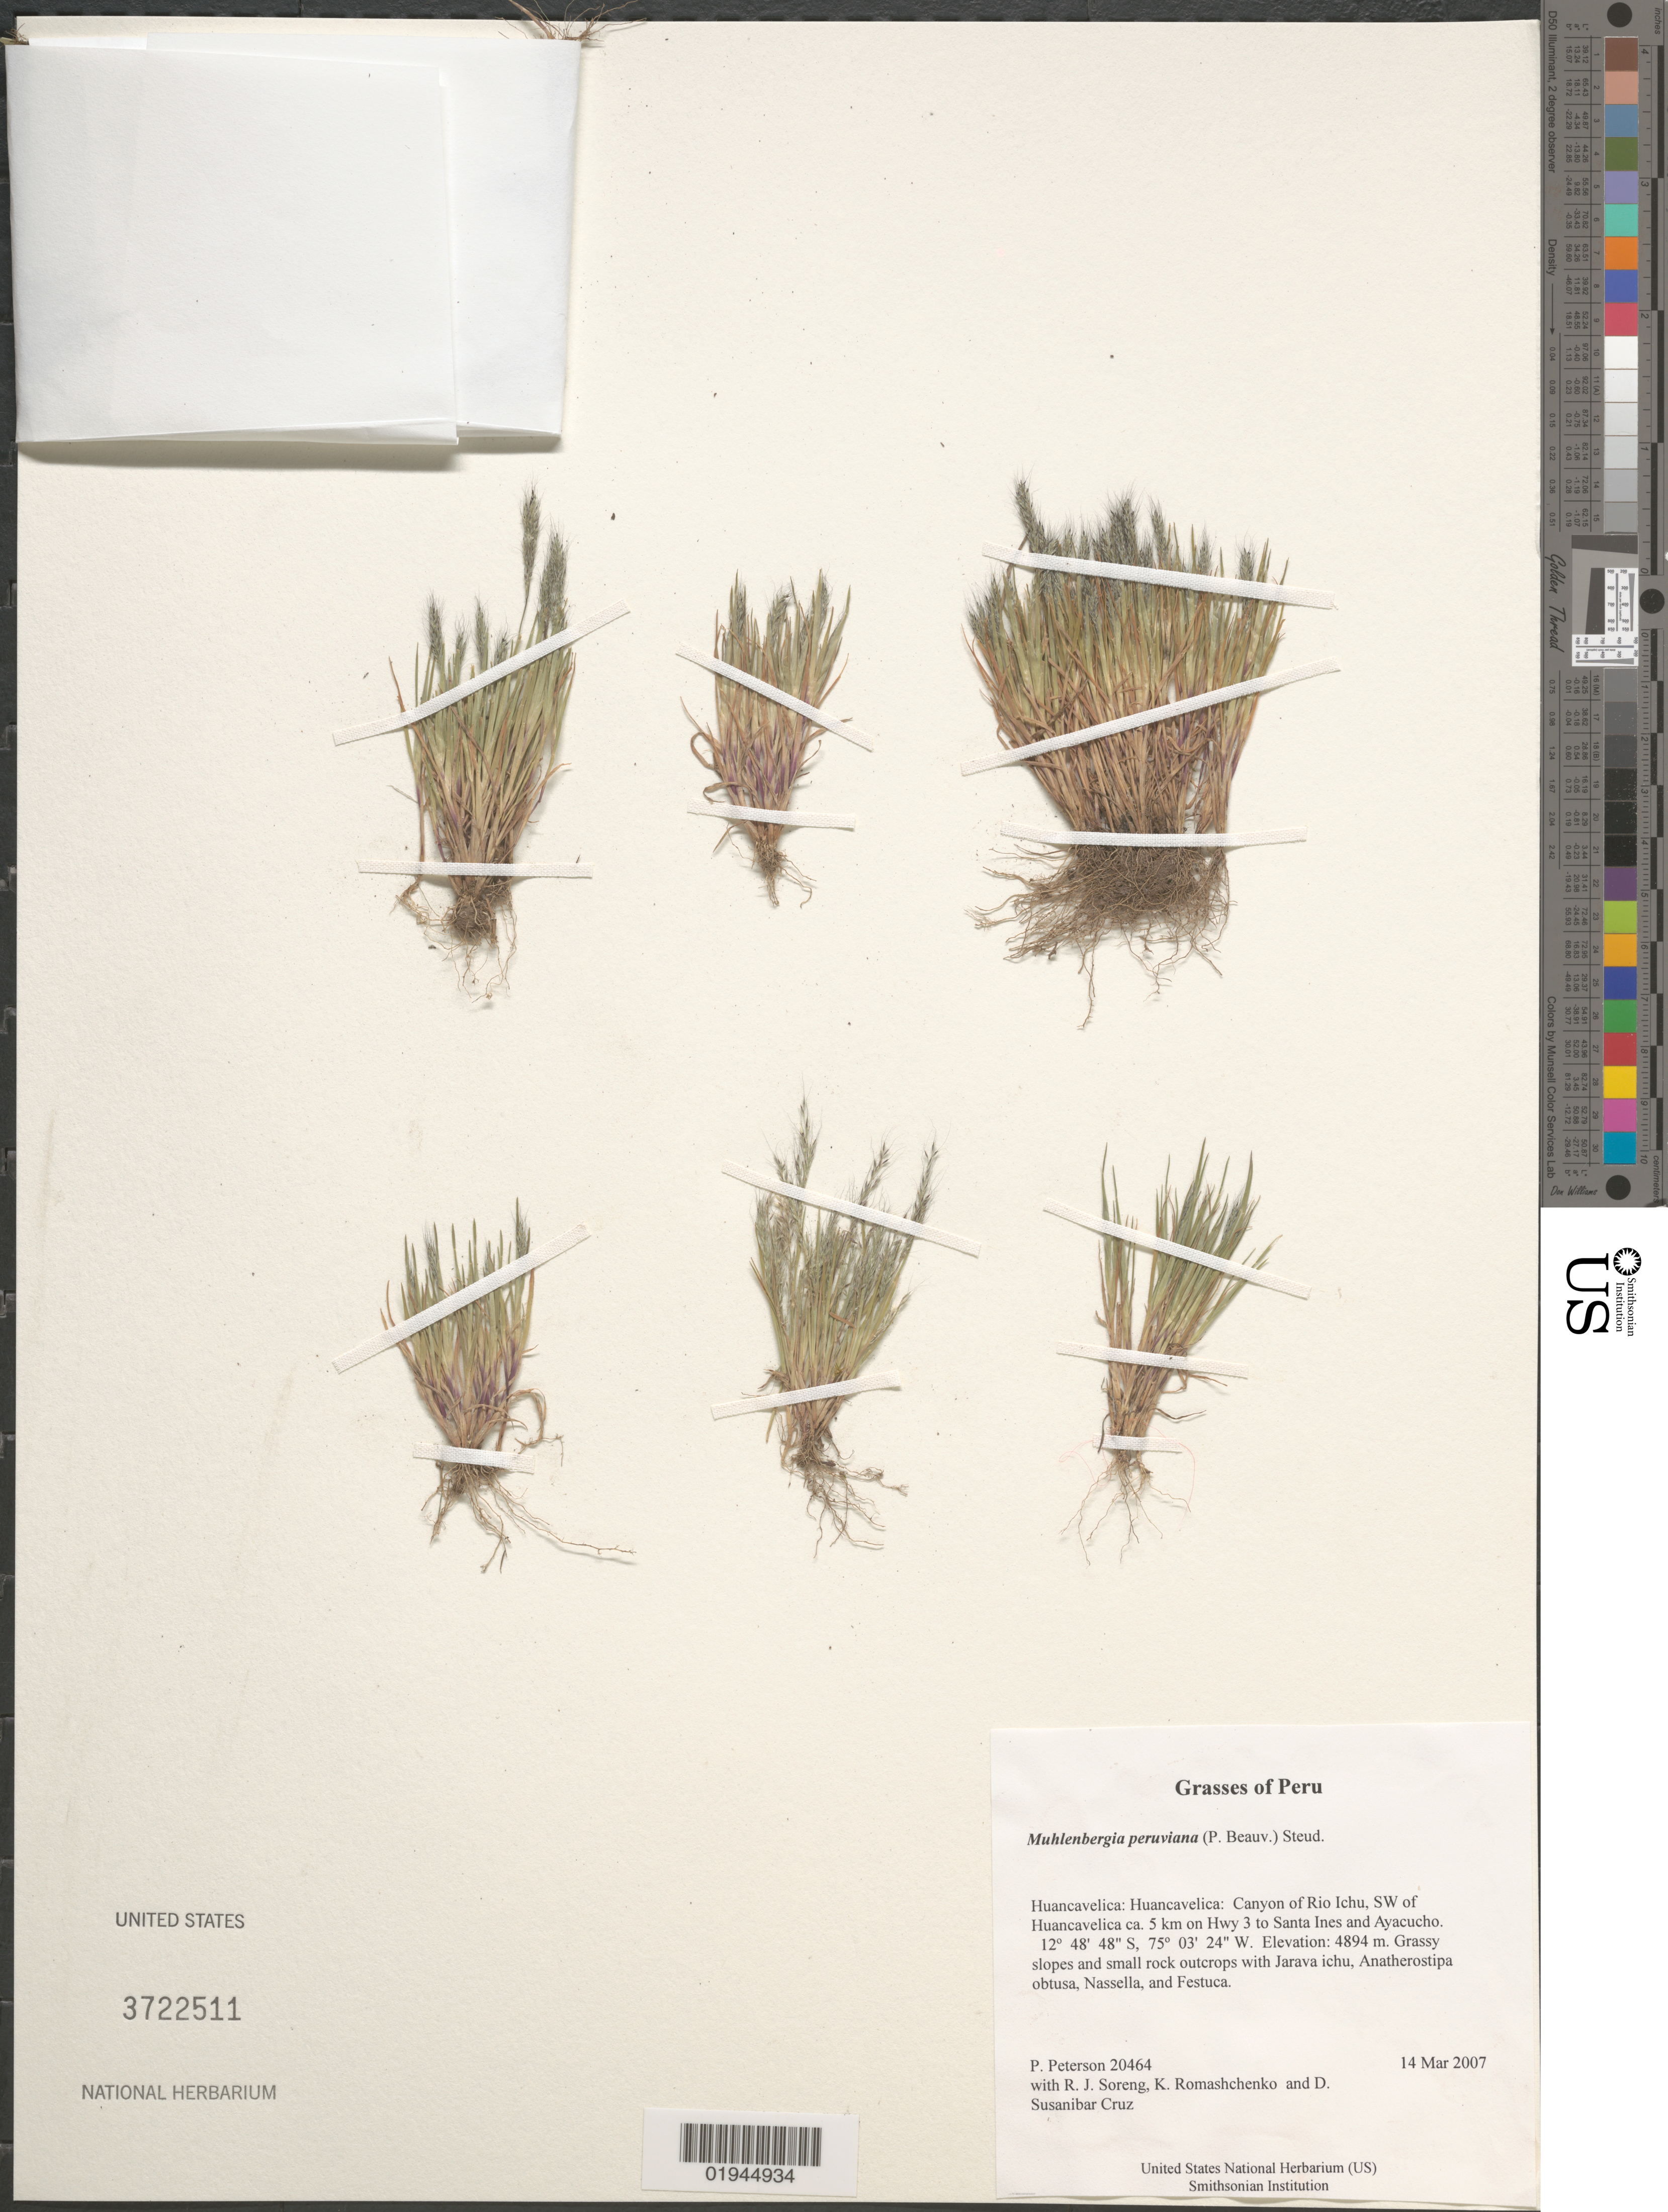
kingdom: Plantae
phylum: Tracheophyta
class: Liliopsida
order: Poales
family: Poaceae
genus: Muhlenbergia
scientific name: Muhlenbergia peruviana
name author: (P. Beauv.) Steud.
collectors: P. M. Peterson, R. J. Soreng, K. Romashchenko & D. Susanibar Cruz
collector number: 20464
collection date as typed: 14 Mar 2007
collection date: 2007-03-14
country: Peru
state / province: Huancavelica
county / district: Huancavelica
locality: Canyon of Rio Ichu, SW of Huancavelica ca. 5 km on Hwy 3 to Santa Ines and Ayacucho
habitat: Grassy slopes and small rock outcrops with Jarava ichu, Anatherostipa obtusa, Nassella, and Festuca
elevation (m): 4894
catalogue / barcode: US 3722511